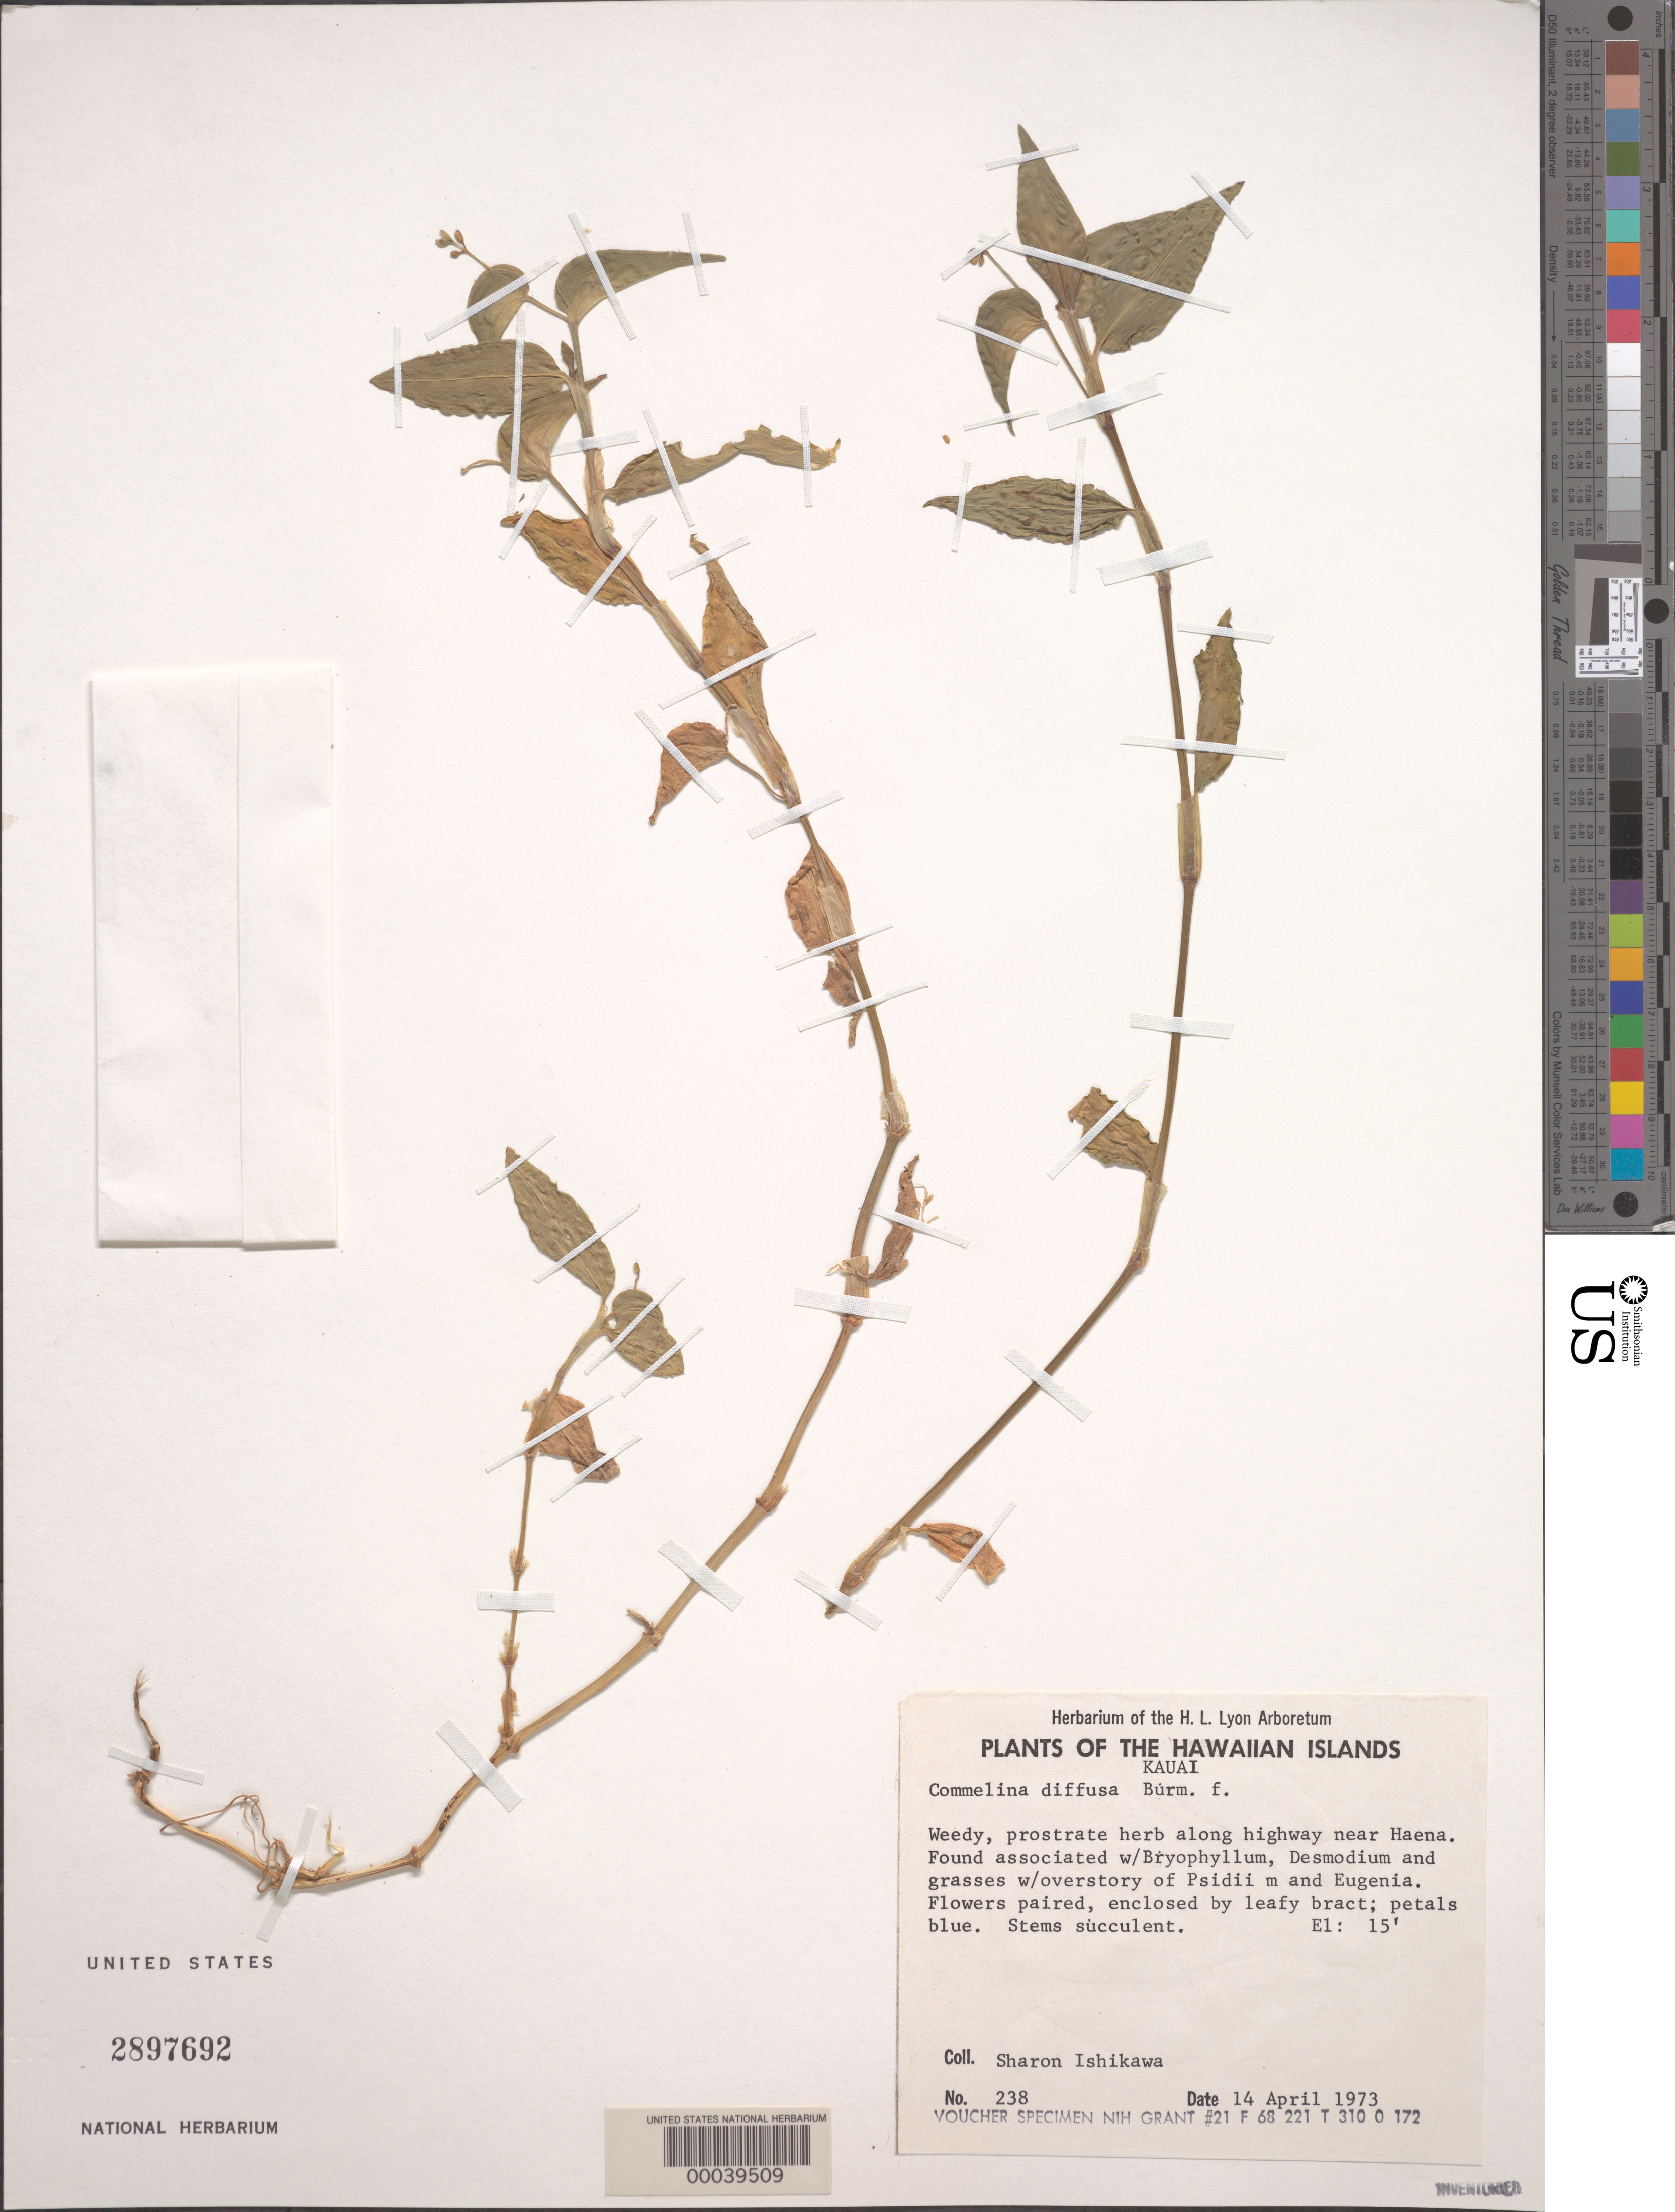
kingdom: Plantae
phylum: Tracheophyta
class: Liliopsida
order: Commelinales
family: Commelinaceae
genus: Commelina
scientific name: Commelina diffusa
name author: Burm. f.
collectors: S. Ishikawa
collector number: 238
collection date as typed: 14 Apr 1973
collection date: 1973-04-14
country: United States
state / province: Hawaii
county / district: Kauai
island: Kaua'i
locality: Near Haena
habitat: Roadside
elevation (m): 5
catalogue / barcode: US 2897692